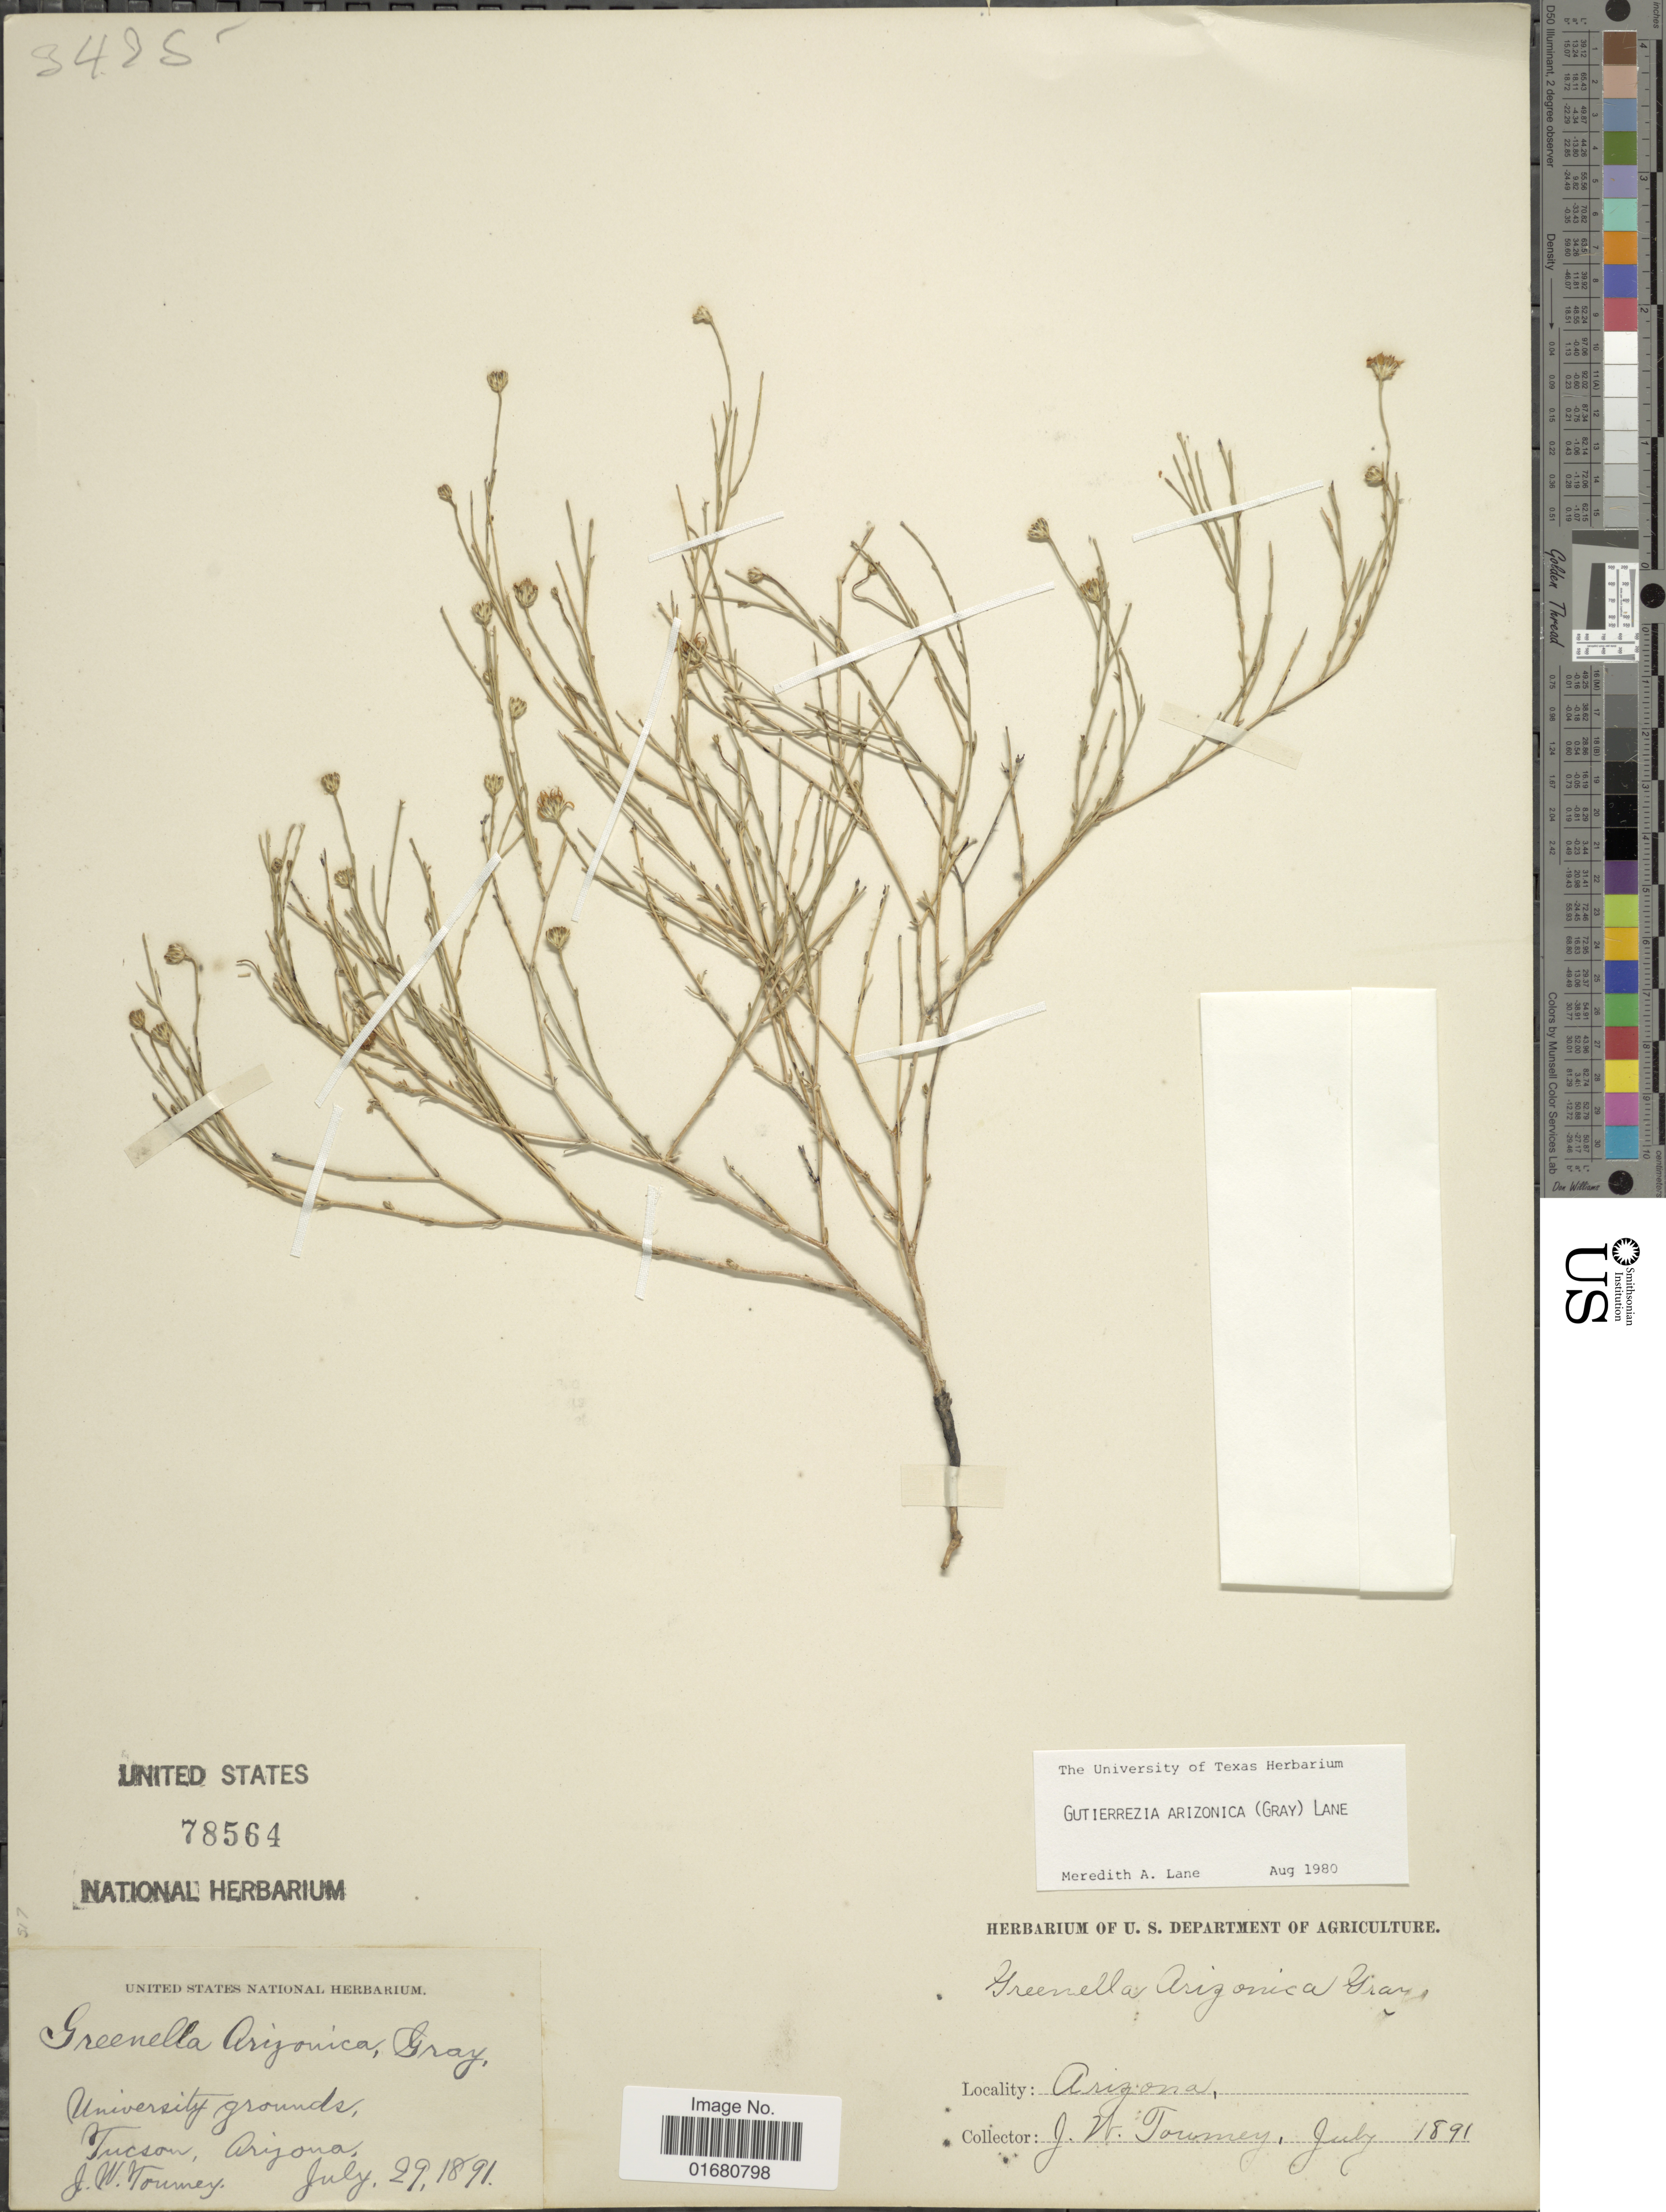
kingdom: Plantae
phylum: Tracheophyta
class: Magnoliopsida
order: Asterales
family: Asteraceae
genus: Gutierrezia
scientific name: Gutierrezia arizonica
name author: (A. Gray) M.A. Lane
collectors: J. W. Toumey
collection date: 1891-07-29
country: United States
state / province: Arizona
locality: Universtity Grounds, Tucson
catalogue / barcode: US 78564